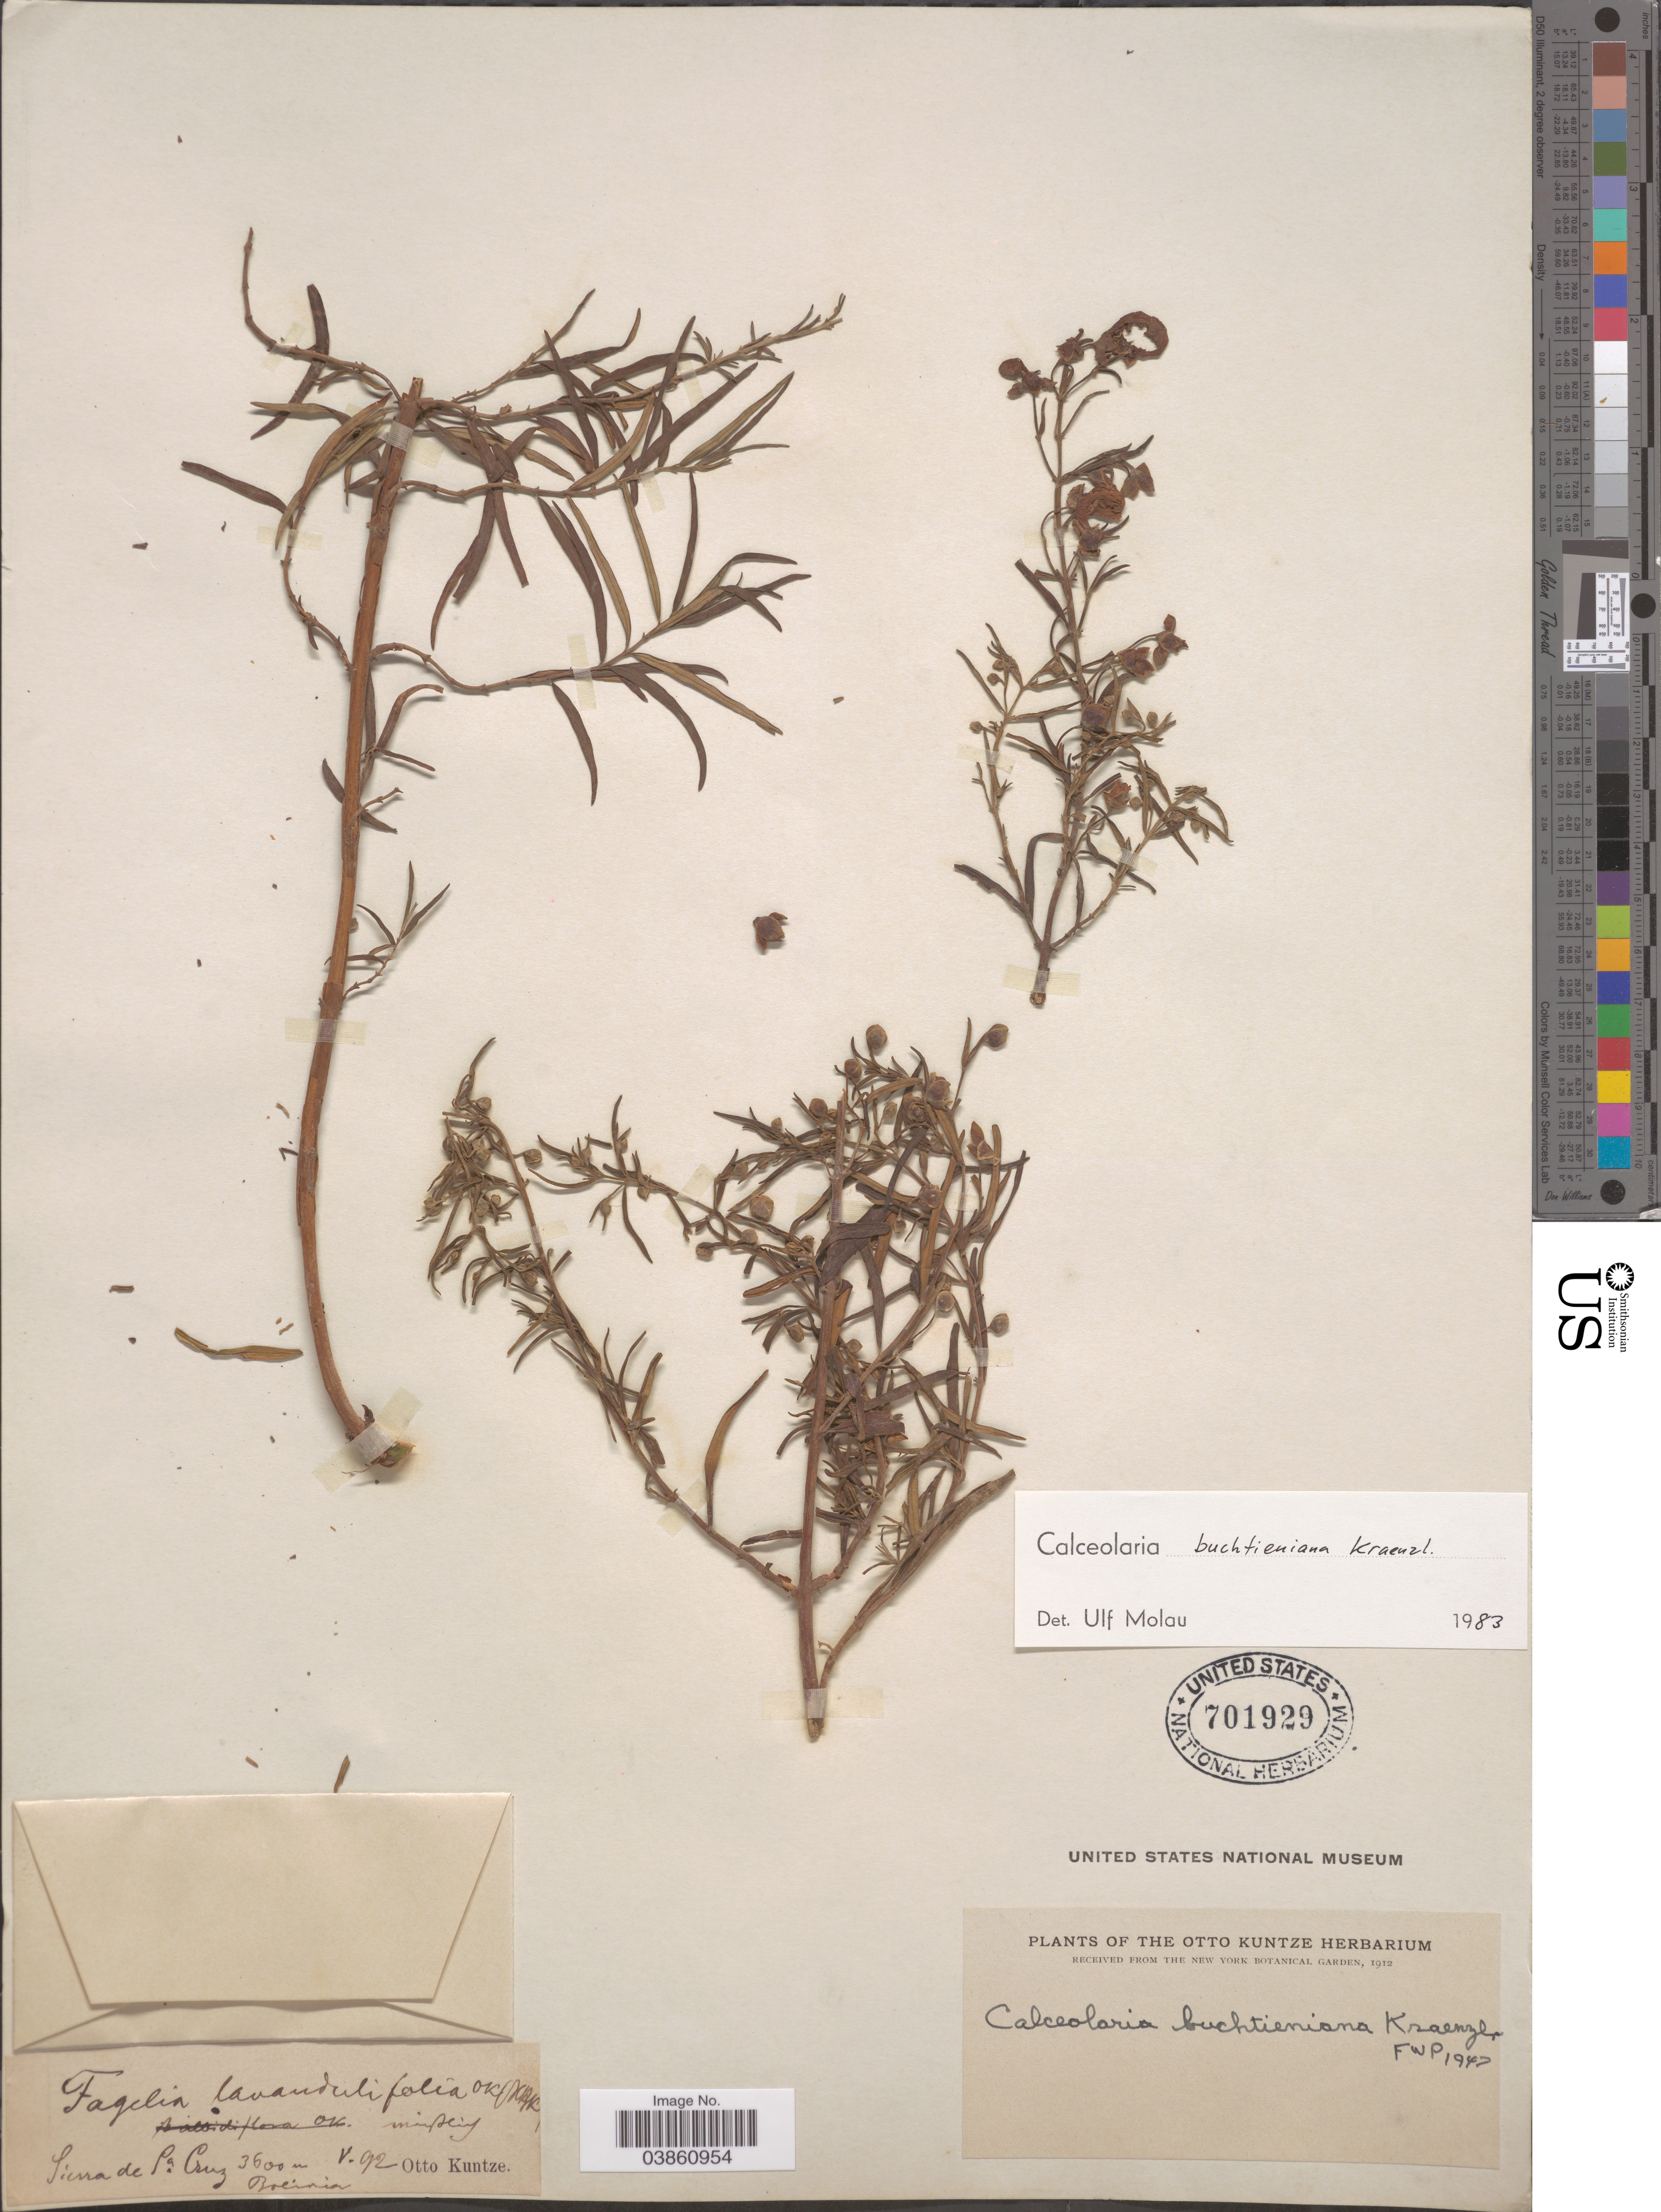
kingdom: Plantae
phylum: Tracheophyta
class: Magnoliopsida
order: Lamiales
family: Calceolariaceae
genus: Calceolaria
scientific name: Calceolaria buchtieniana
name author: Kraenzl.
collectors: C.E.O. Kuntze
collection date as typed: Transcribed d/m/y: /5/92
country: Bolivia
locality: Sierra de Pa. Cruz.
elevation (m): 3600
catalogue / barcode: US 701929